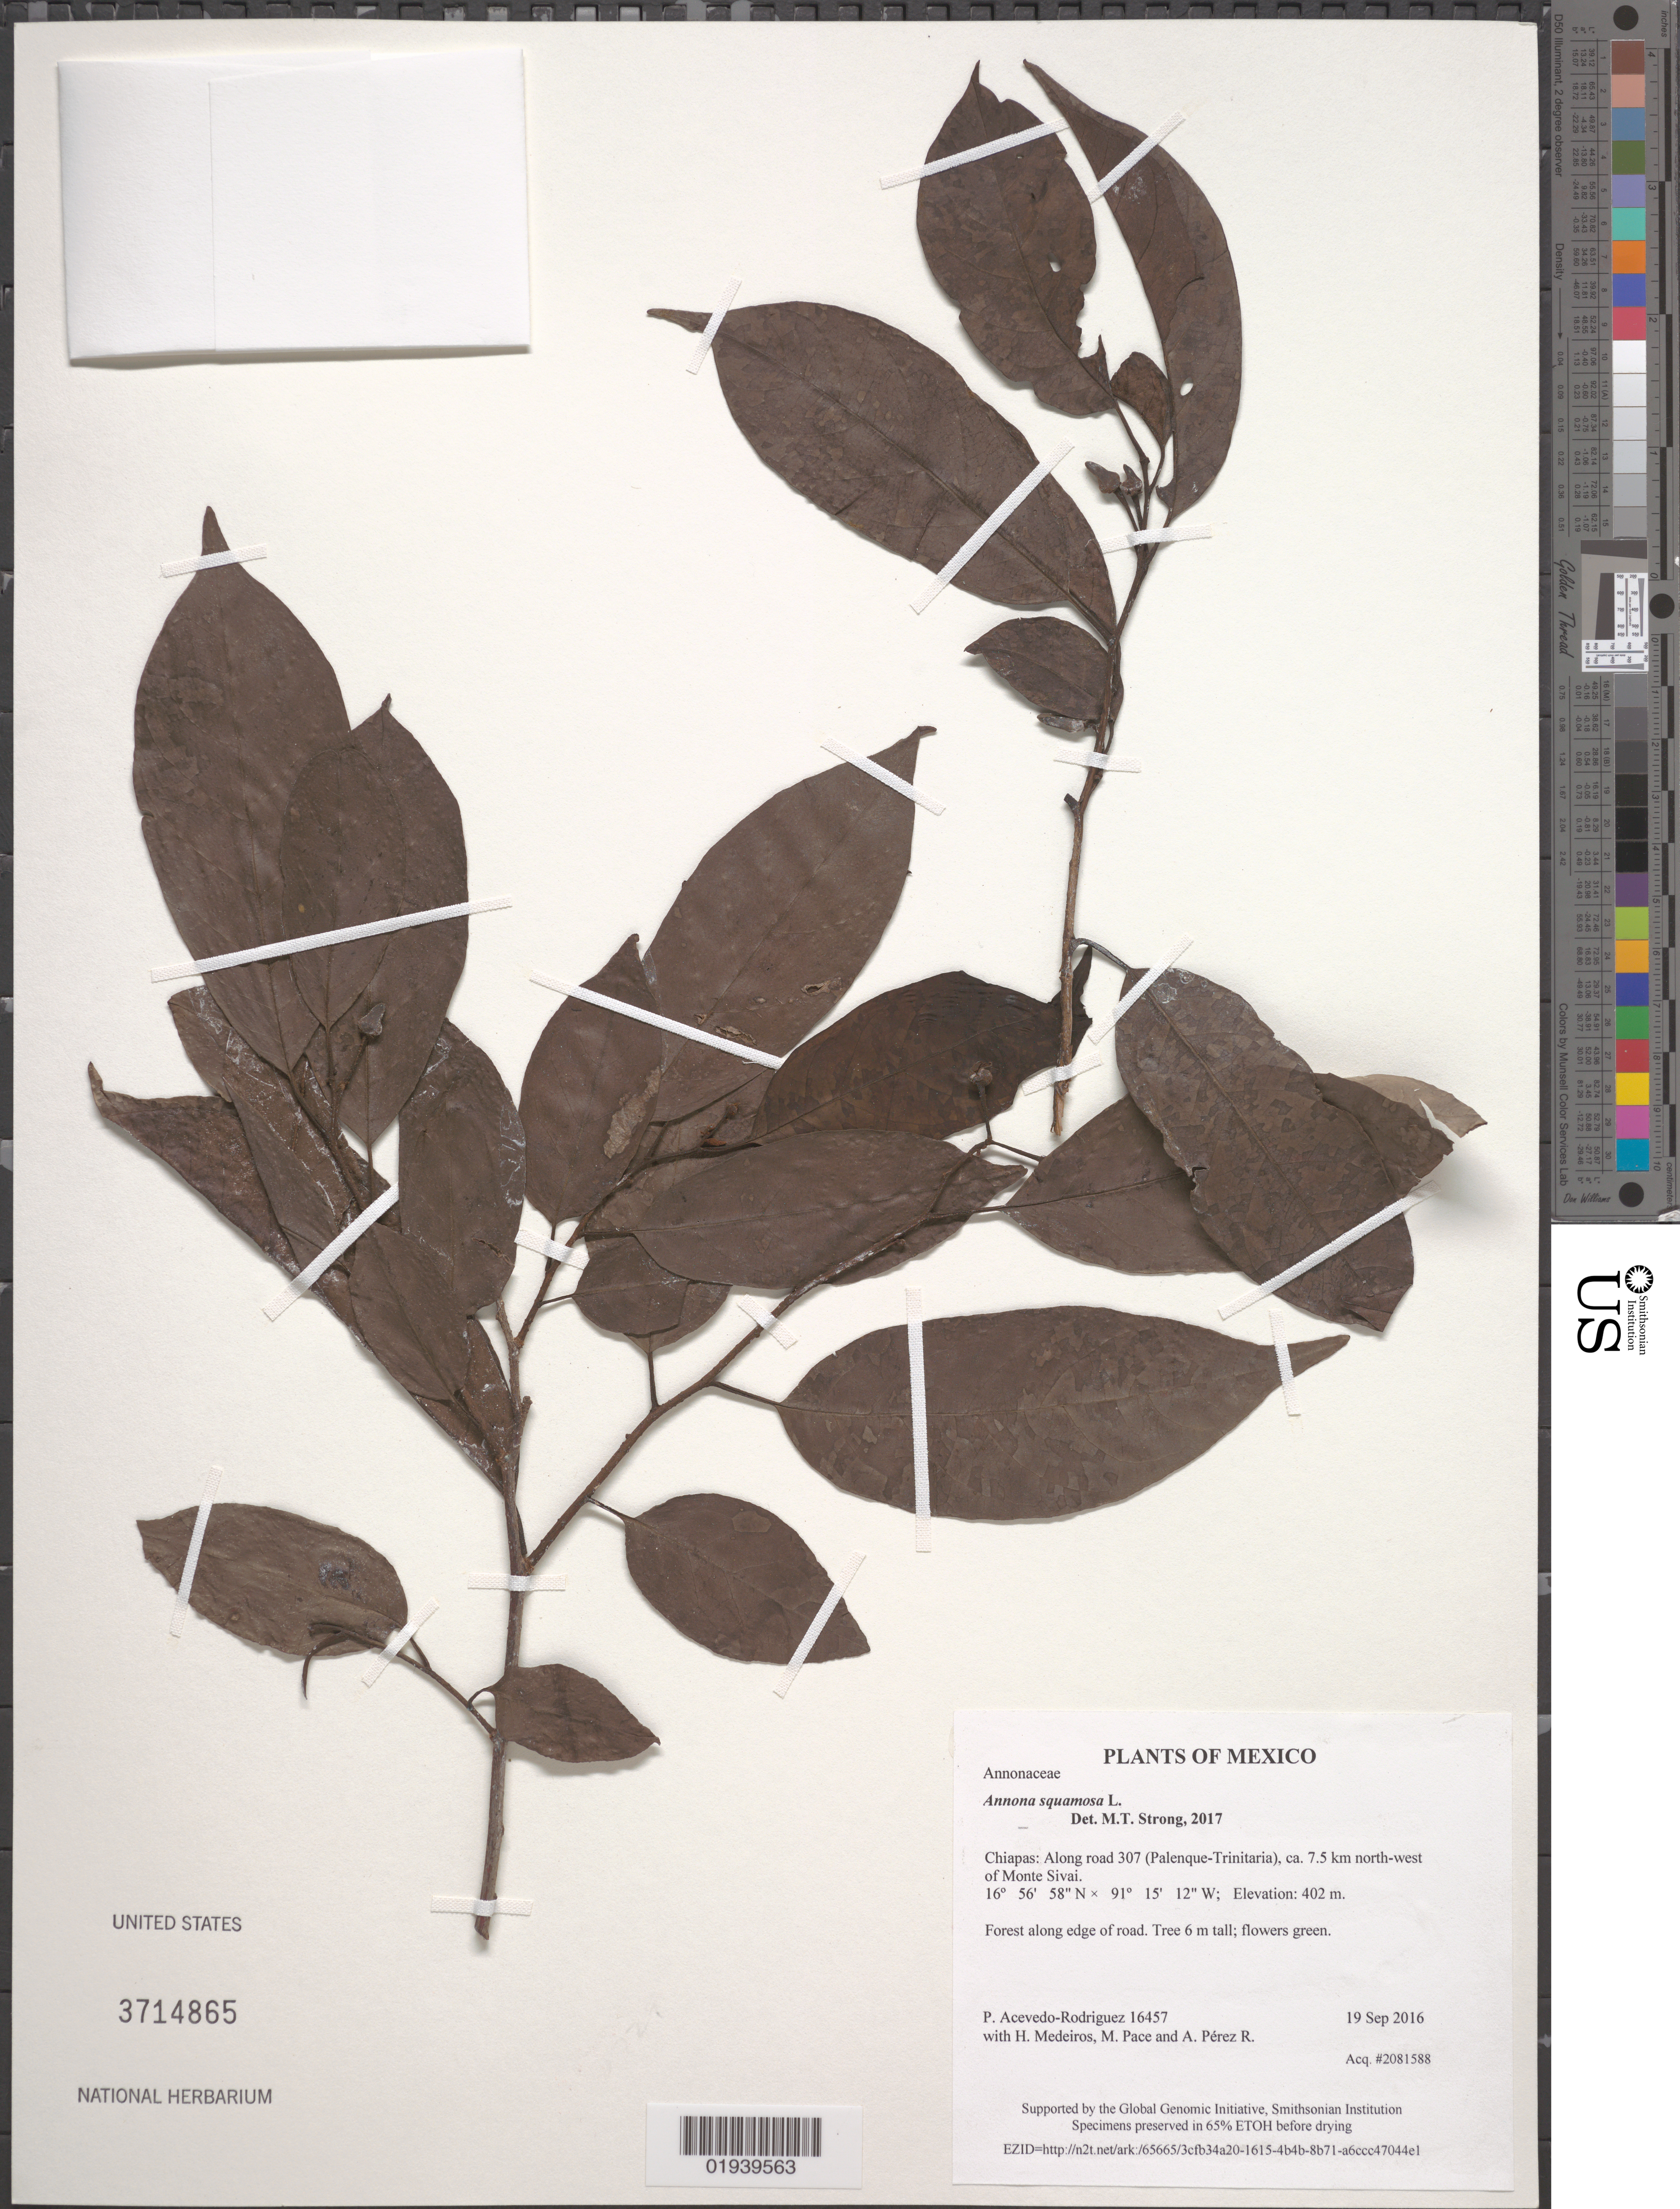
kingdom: Plantae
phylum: Tracheophyta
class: Magnoliopsida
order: Magnoliales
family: Annonaceae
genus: Annona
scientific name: Annona squamosa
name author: L.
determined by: Strong, M. T., (US), Smithsonian Institution - National Museum of Natural History (UNITED STATES)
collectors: P. Acevedo-Rodr., H. Medeiros, M. R. Pace & A. Pérez R.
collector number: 16457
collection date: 2016-09-19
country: Mexico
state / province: Chiapas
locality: Along road 307 (Palenque-Trinitaria), ca 7.5 km north-west of Monte Sivai.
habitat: Forest along edge of road.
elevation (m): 402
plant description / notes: US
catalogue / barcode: US 3714865